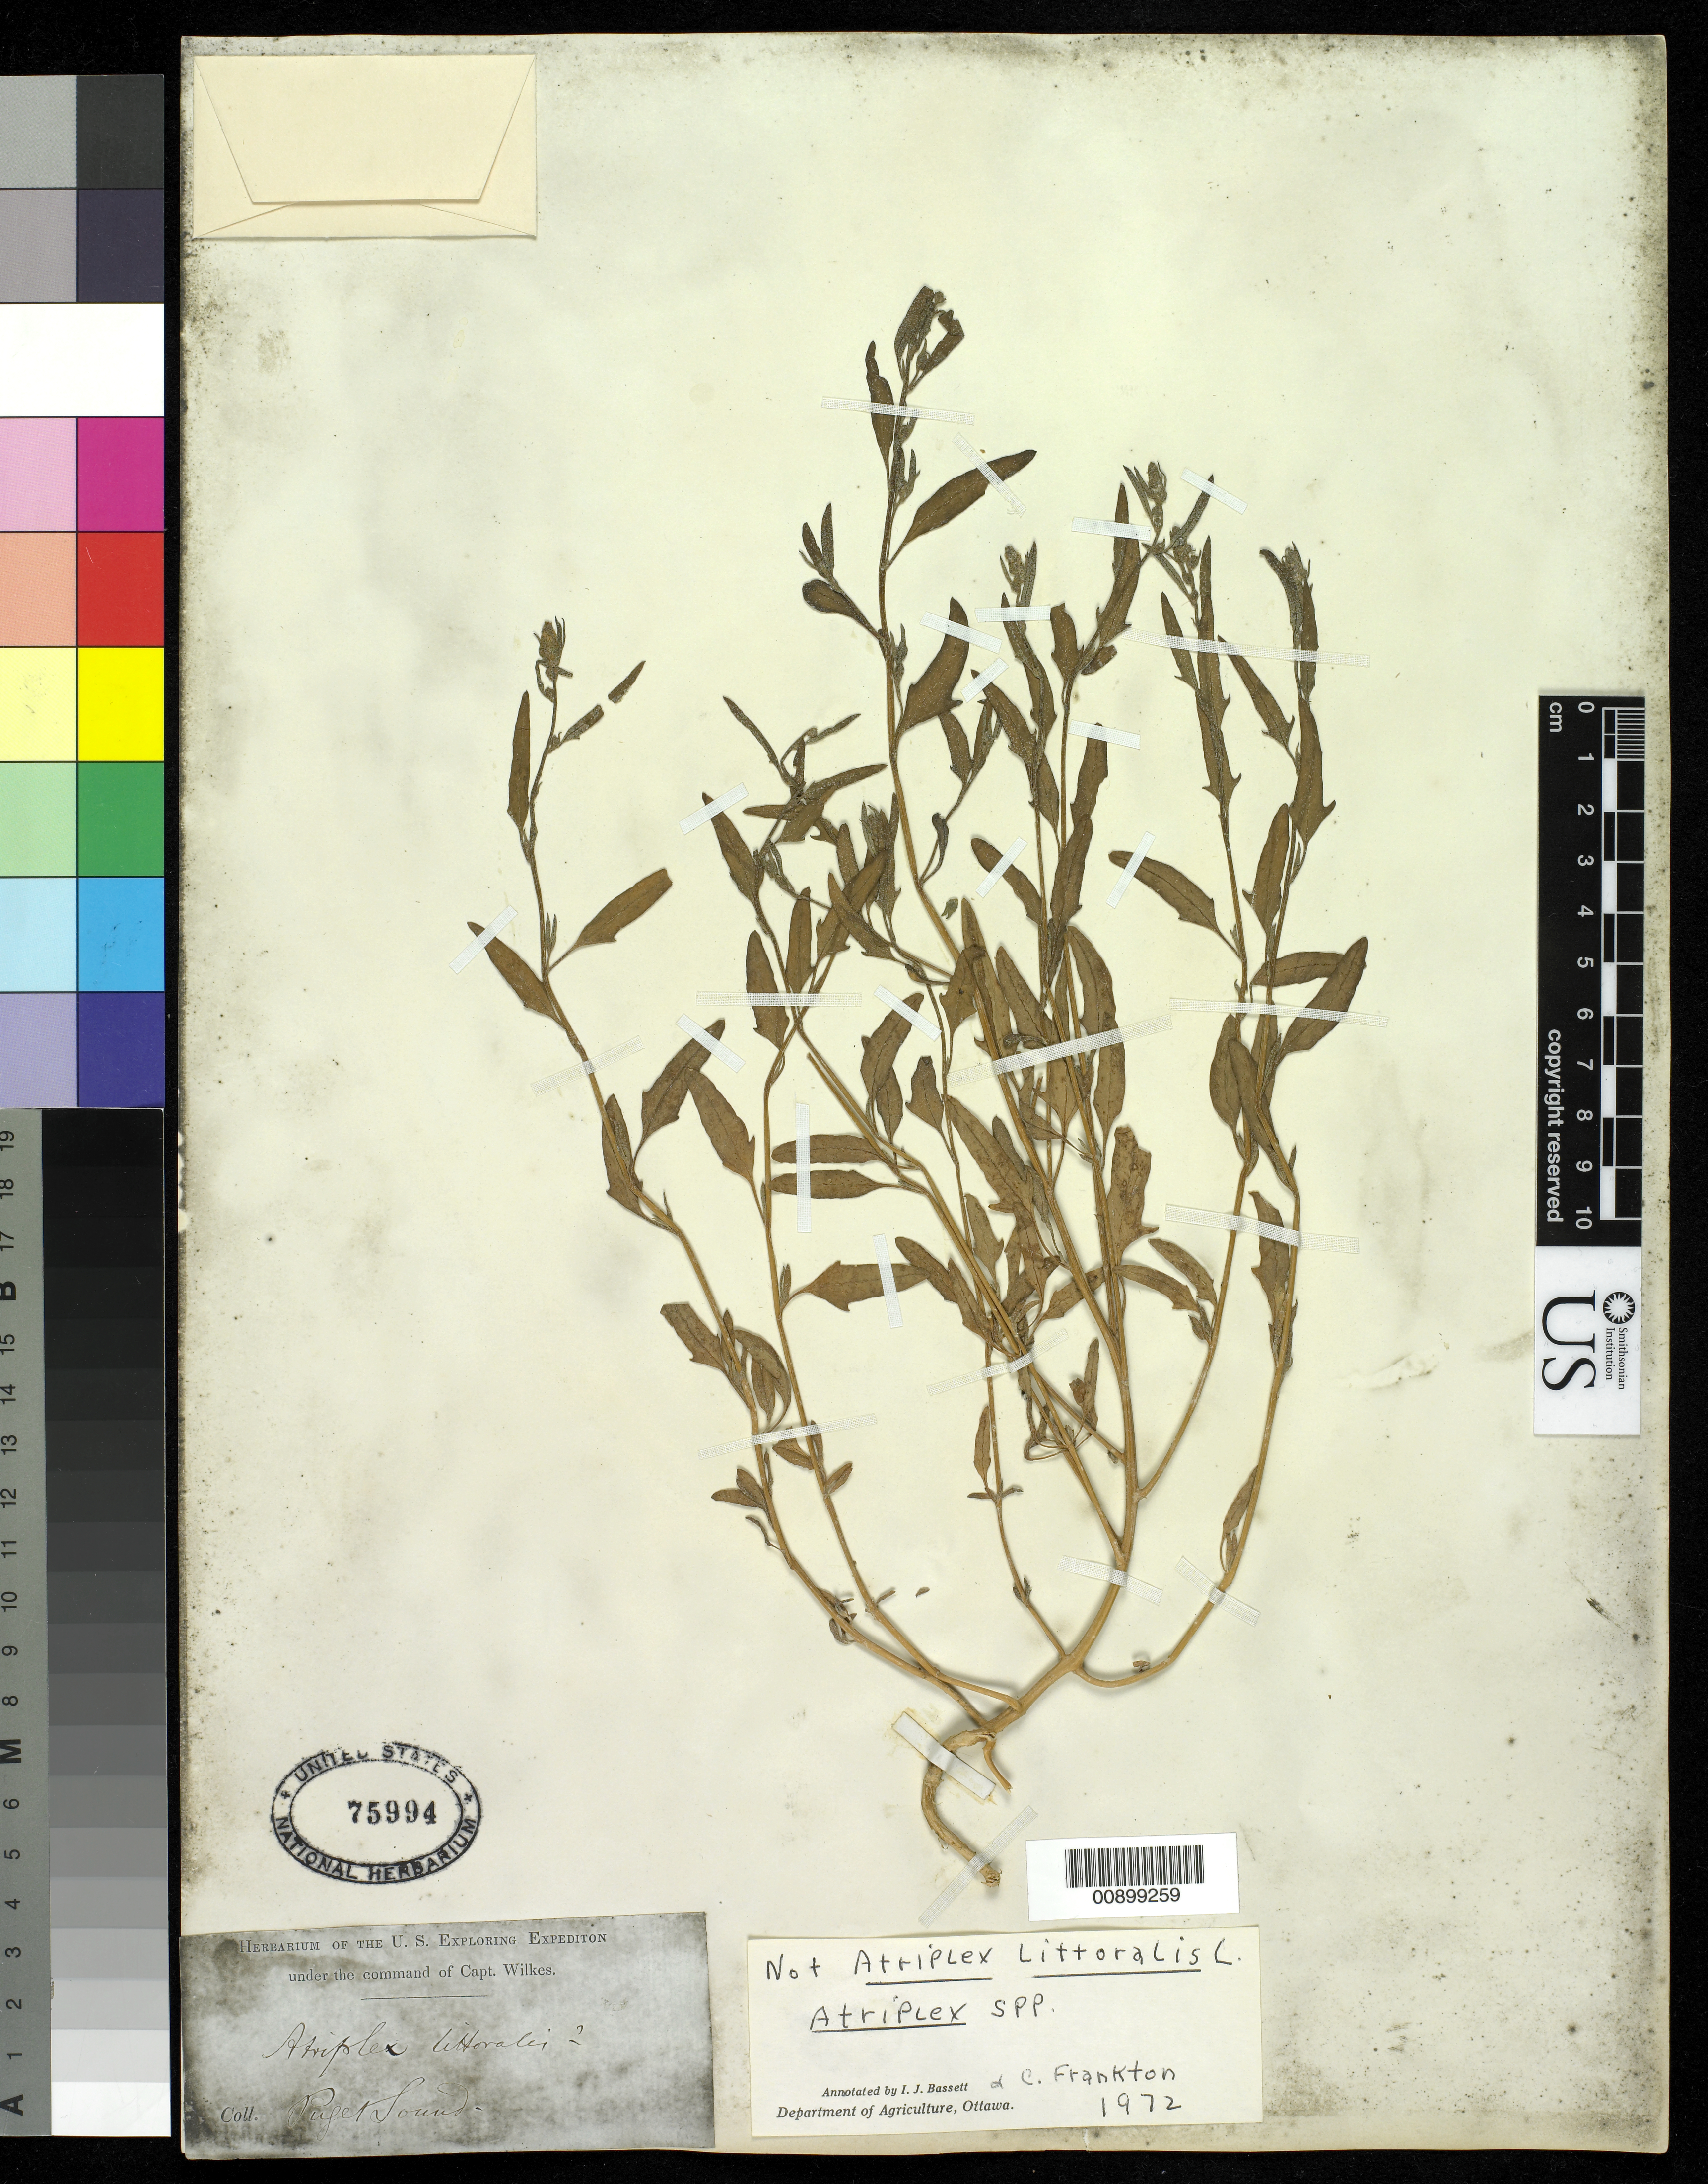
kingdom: Plantae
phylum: Tracheophyta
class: Magnoliopsida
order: Caryophyllales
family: Amaranthaceae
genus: Atriplex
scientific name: Atriplex littoralis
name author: L.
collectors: Wilkes Explor. Exped.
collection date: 1838/1842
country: United States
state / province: Washington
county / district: King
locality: Puget Sound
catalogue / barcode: US 75994